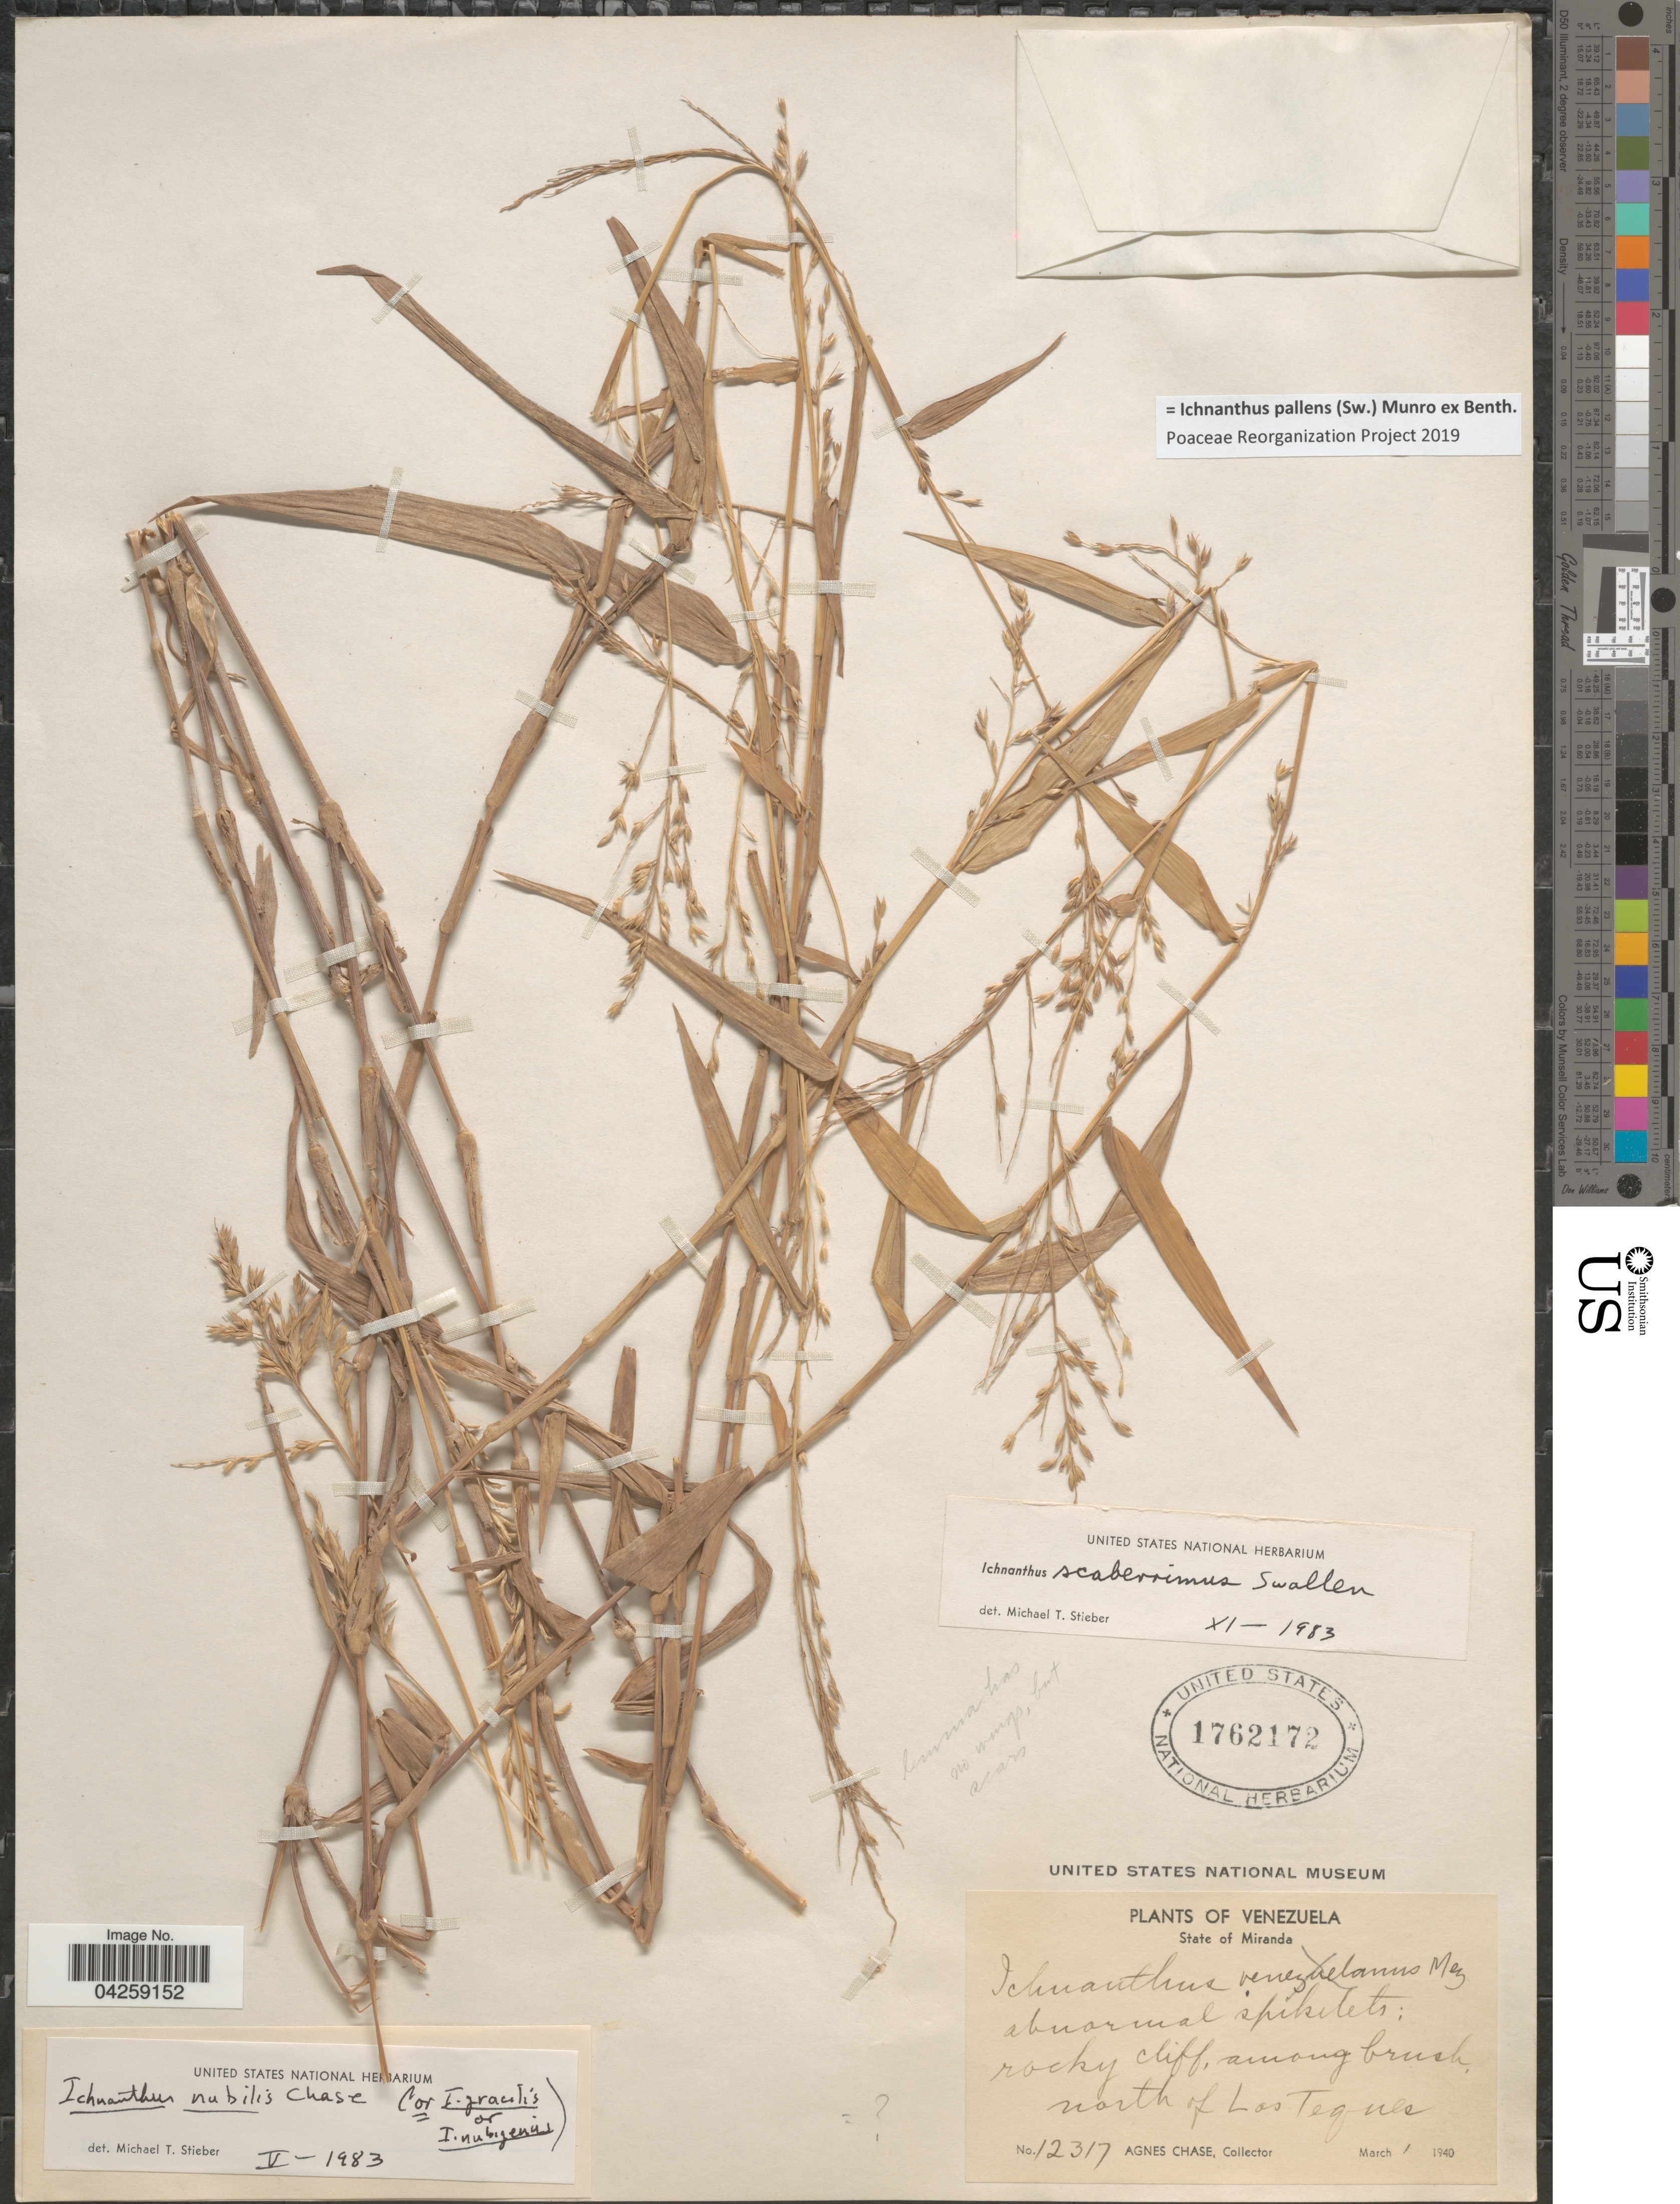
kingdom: Plantae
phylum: Tracheophyta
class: Liliopsida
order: Poales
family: Poaceae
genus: Ichnanthus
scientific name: Ichnanthus pallens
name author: (Sw.) Munro ex Benth.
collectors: A. Chase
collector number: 12317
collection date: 1940-03-01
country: Venezuela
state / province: Miranda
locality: North of Los Teques.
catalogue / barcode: US 1762172